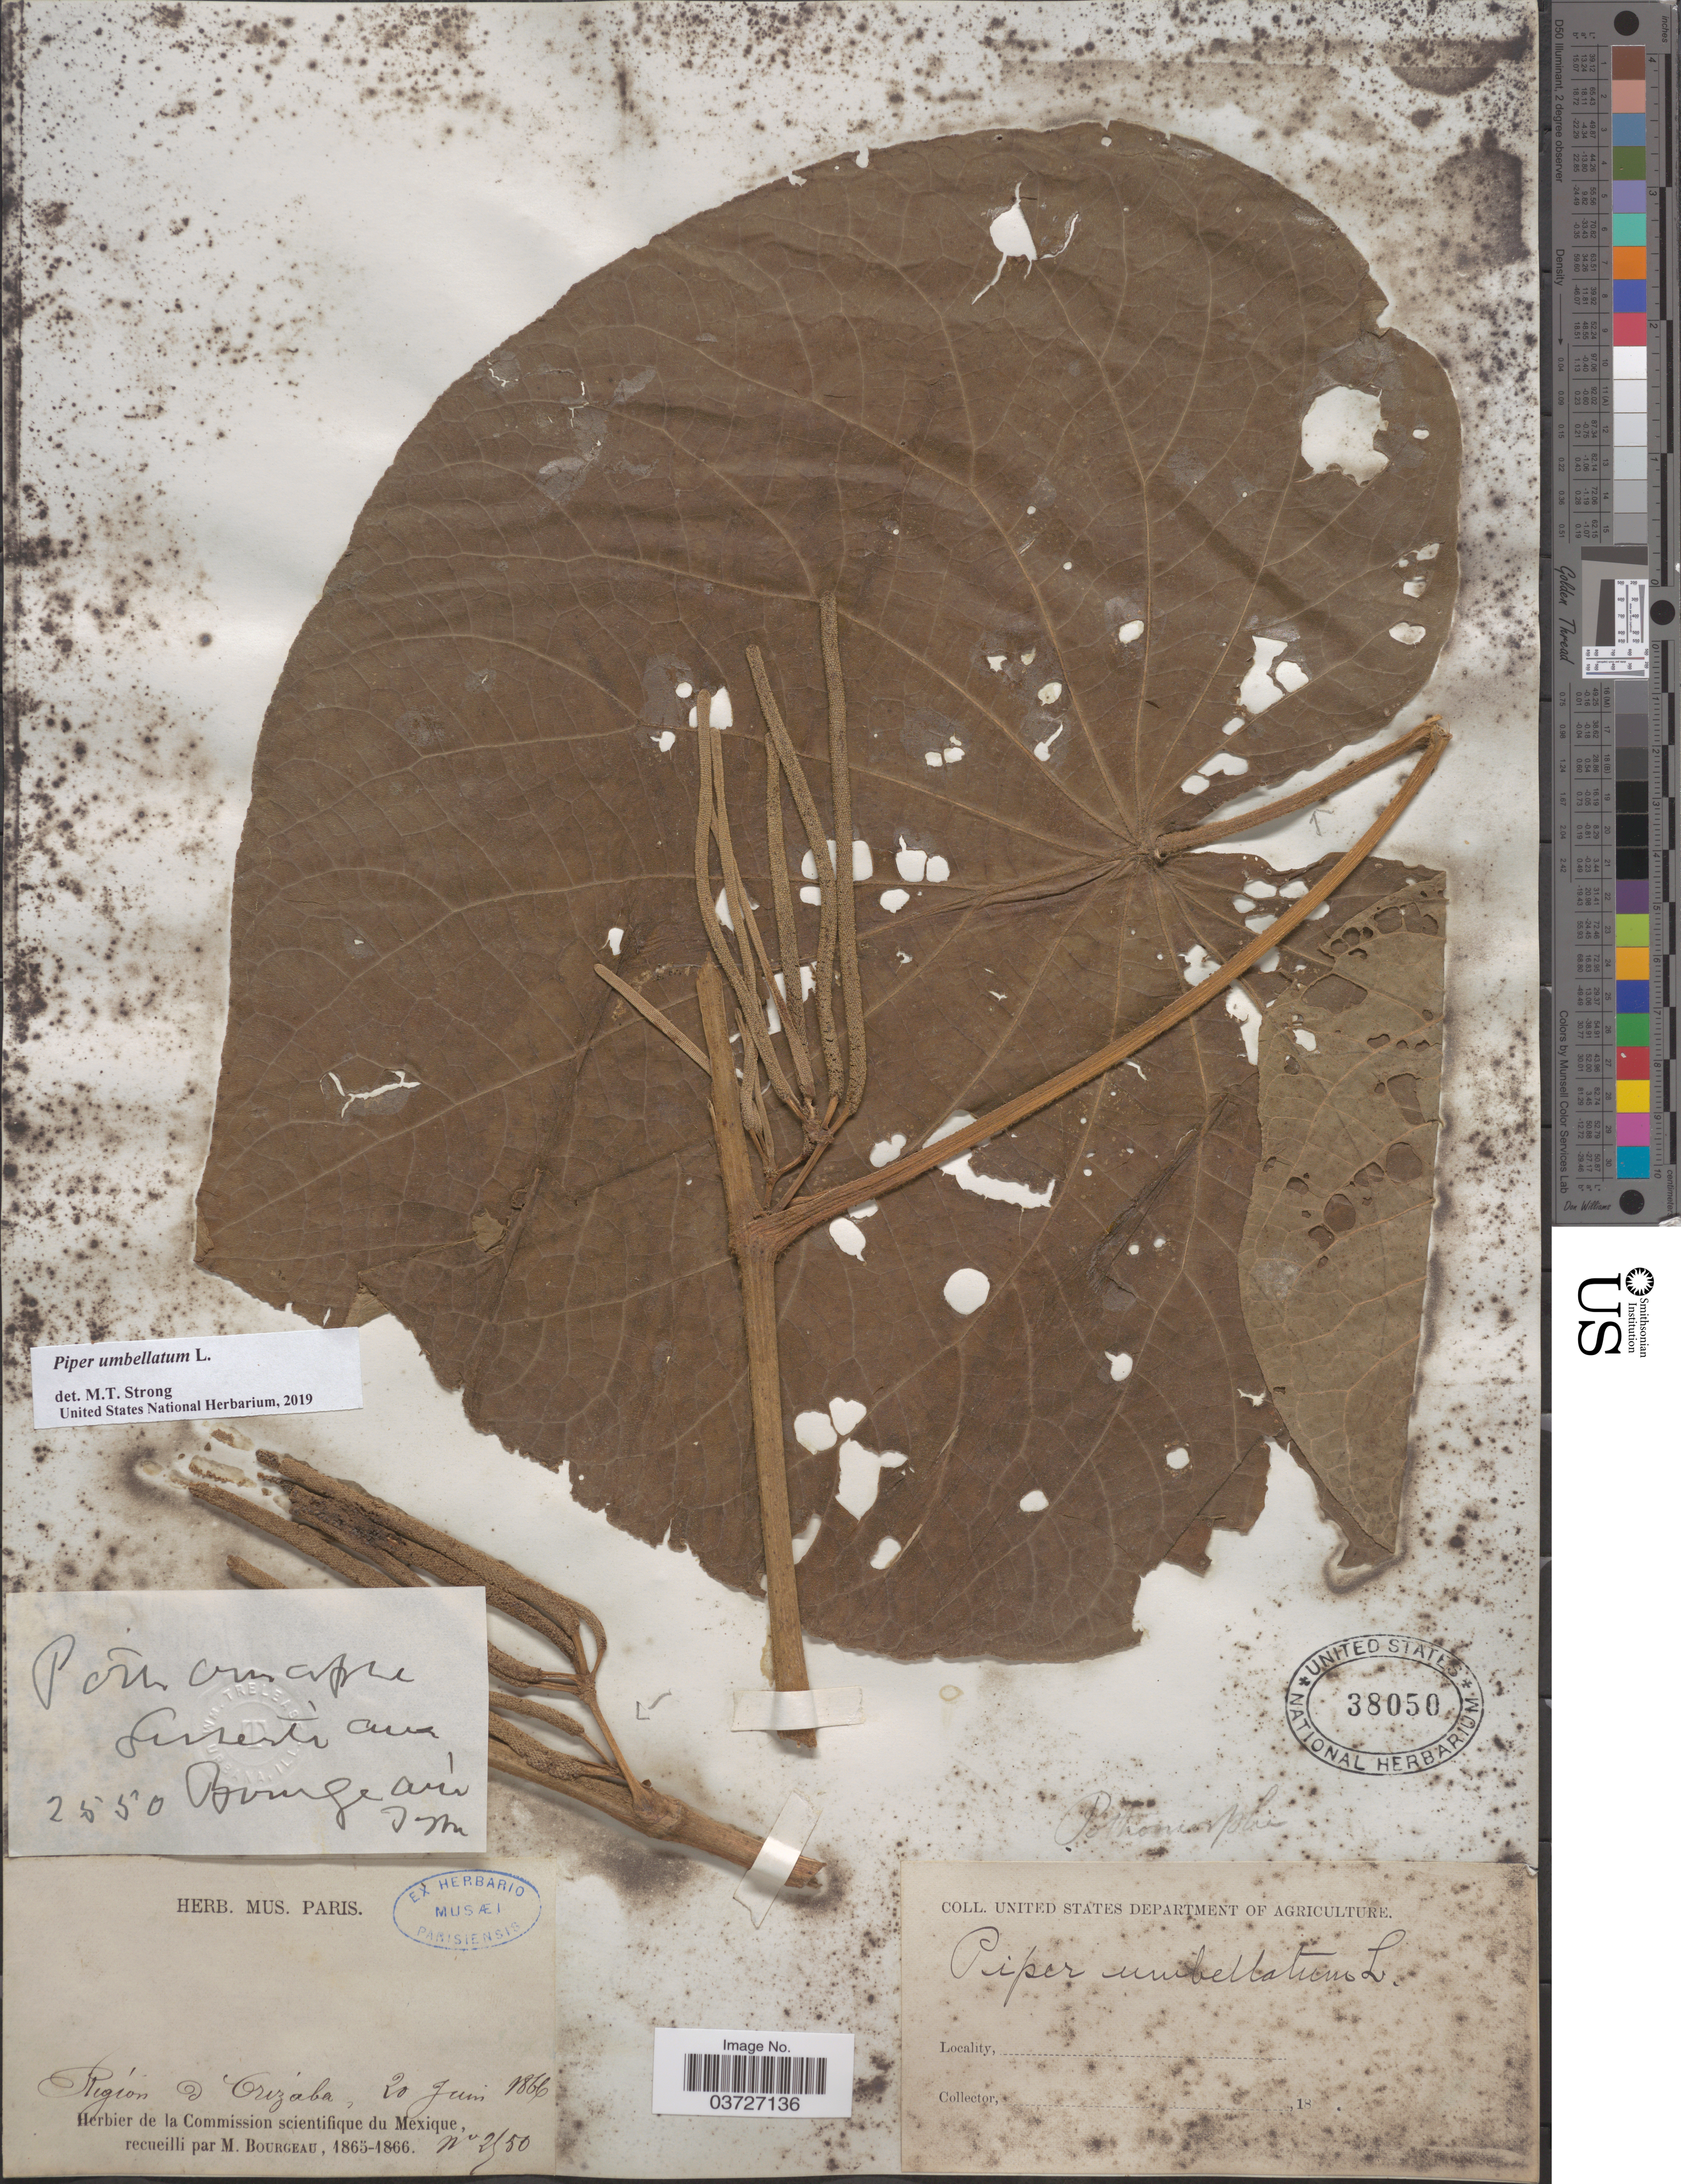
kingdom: Plantae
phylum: Tracheophyta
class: Magnoliopsida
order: Piperales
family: Piperaceae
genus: Piper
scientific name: Piper umbellatum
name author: L.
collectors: B. Bourgeau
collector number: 2950*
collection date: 1866-06-20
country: Mexico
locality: Regíon d Orizaba.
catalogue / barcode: US 38050